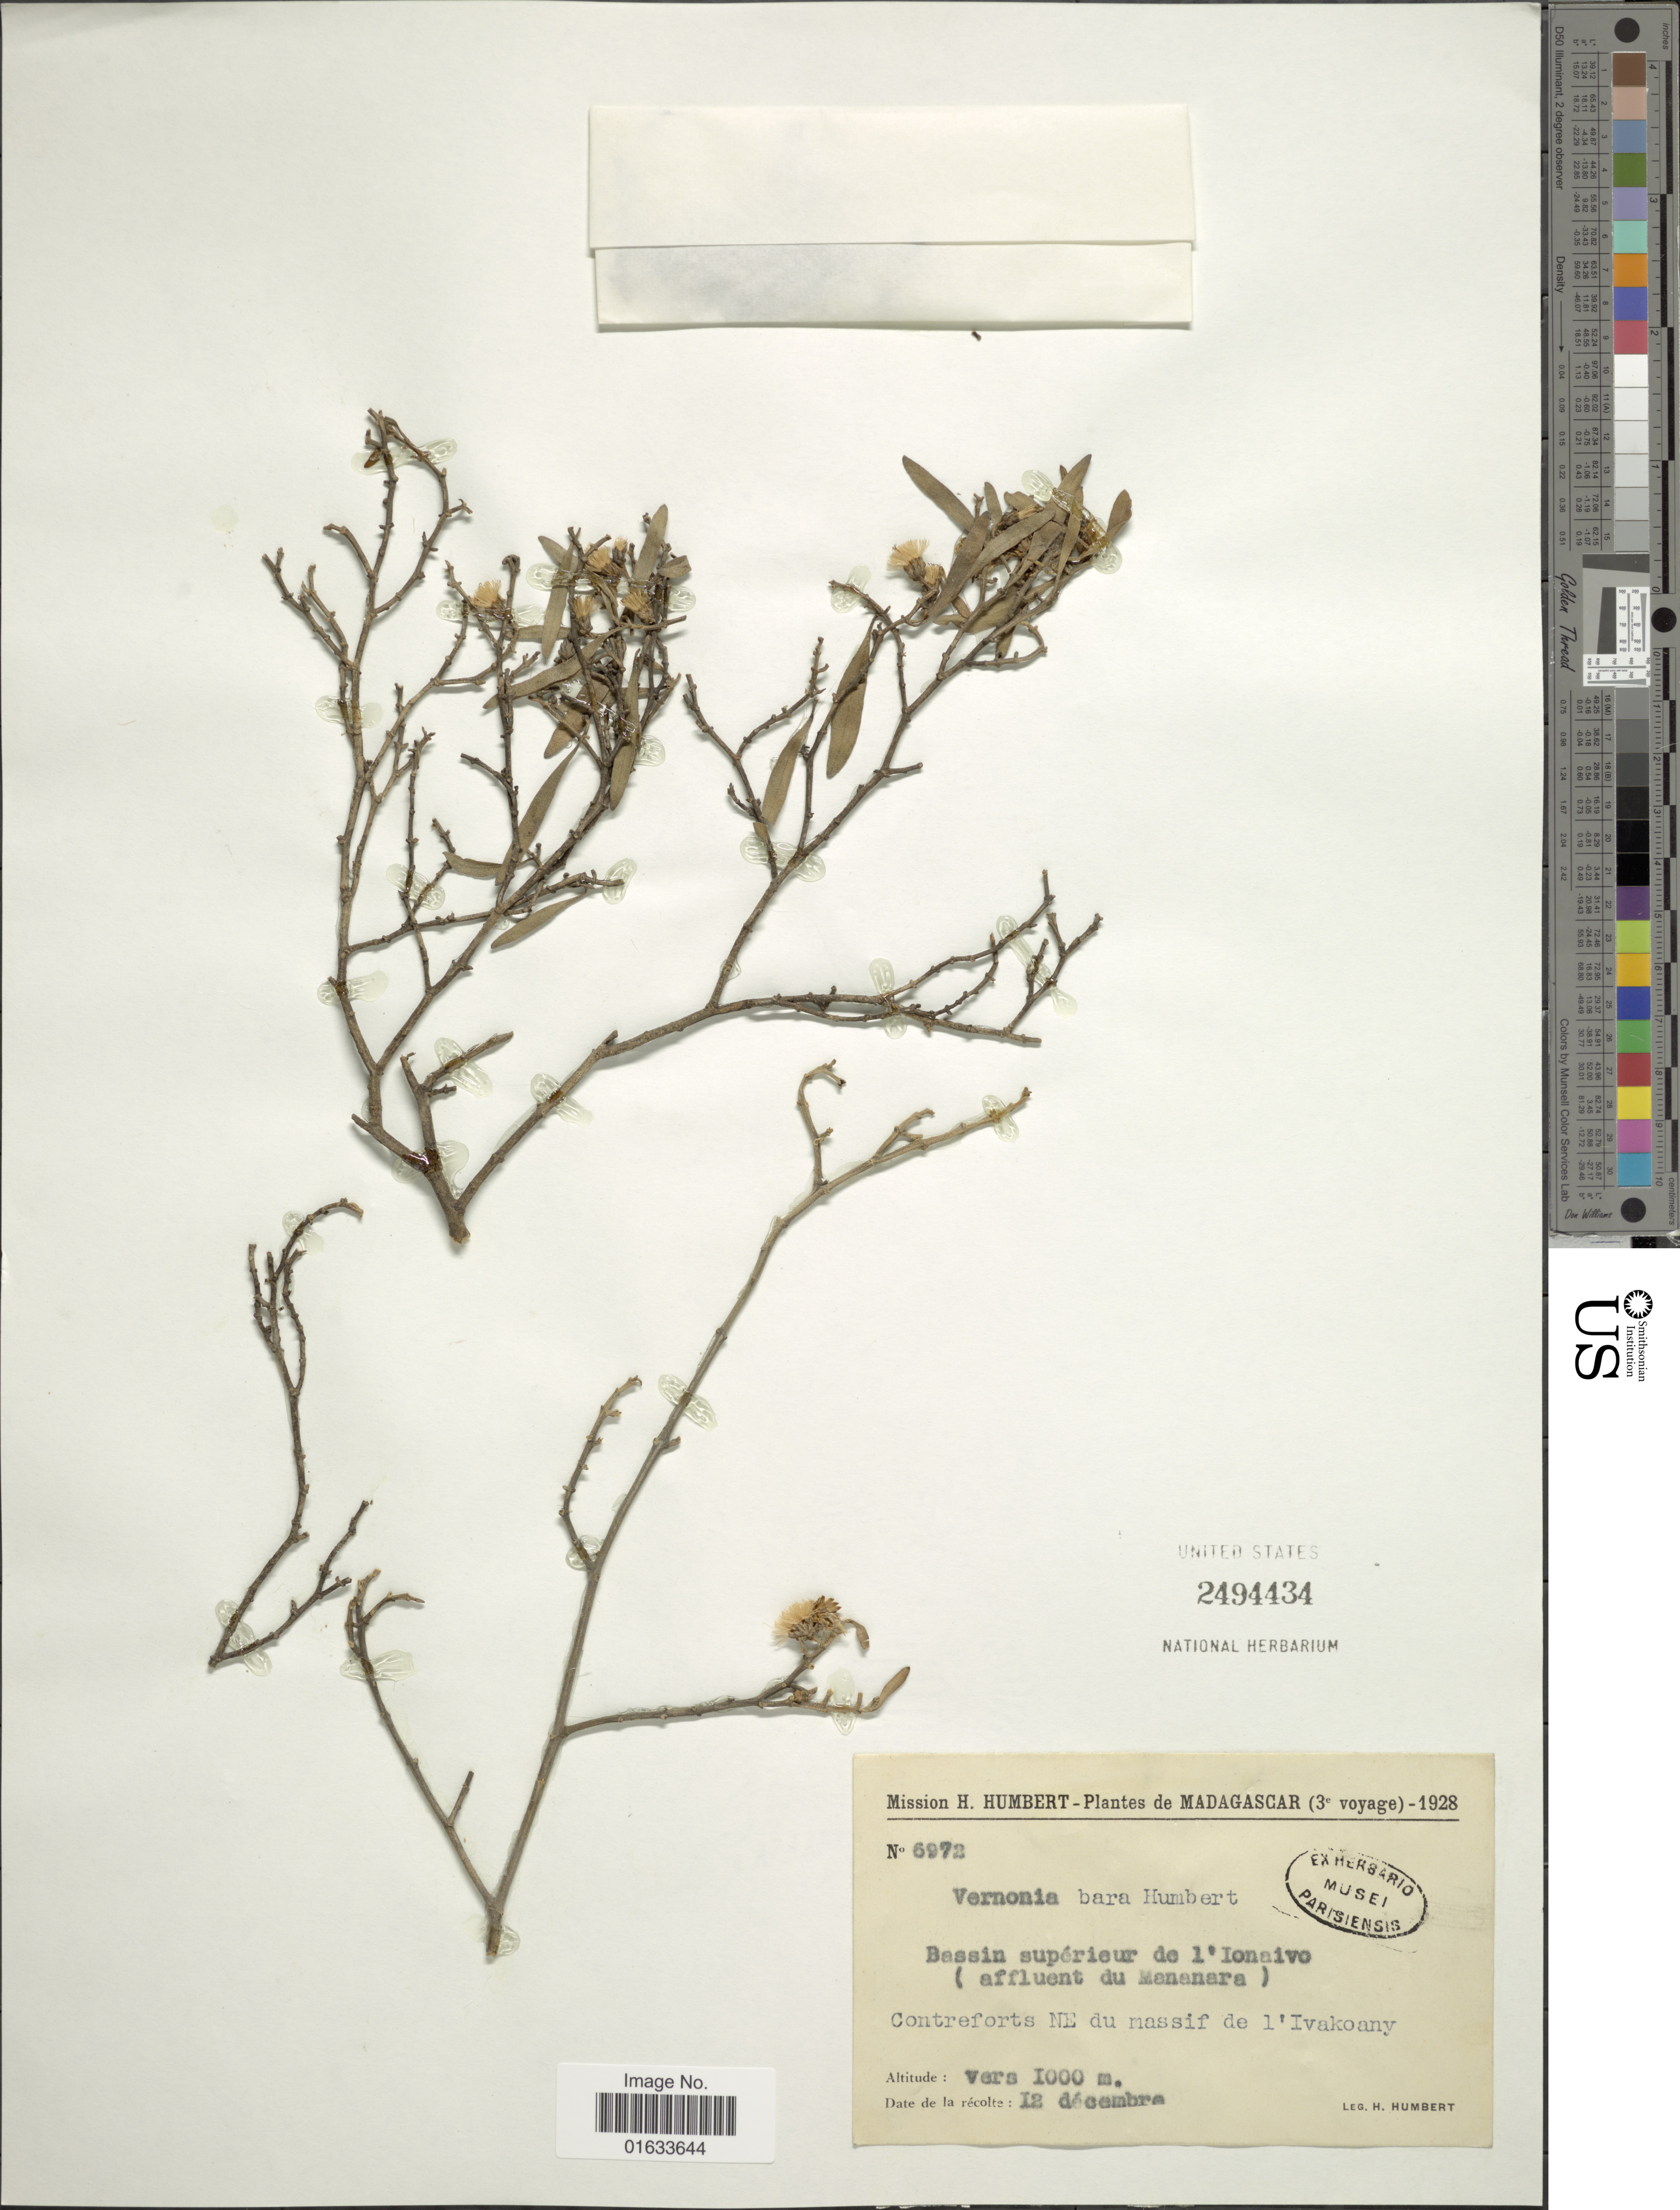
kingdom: Plantae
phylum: Tracheophyta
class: Magnoliopsida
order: Asterales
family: Asteraceae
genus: Distephanus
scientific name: Distephanus bara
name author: (Humbert) H. Rob.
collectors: H. Humbert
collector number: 6972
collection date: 1928-12-12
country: Madagascar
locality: Bassin supérieur de l'Ionaivo (affluent du Mananara). Contreforts NE du massif de l'Ivakoany.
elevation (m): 1000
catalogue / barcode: US 2494434